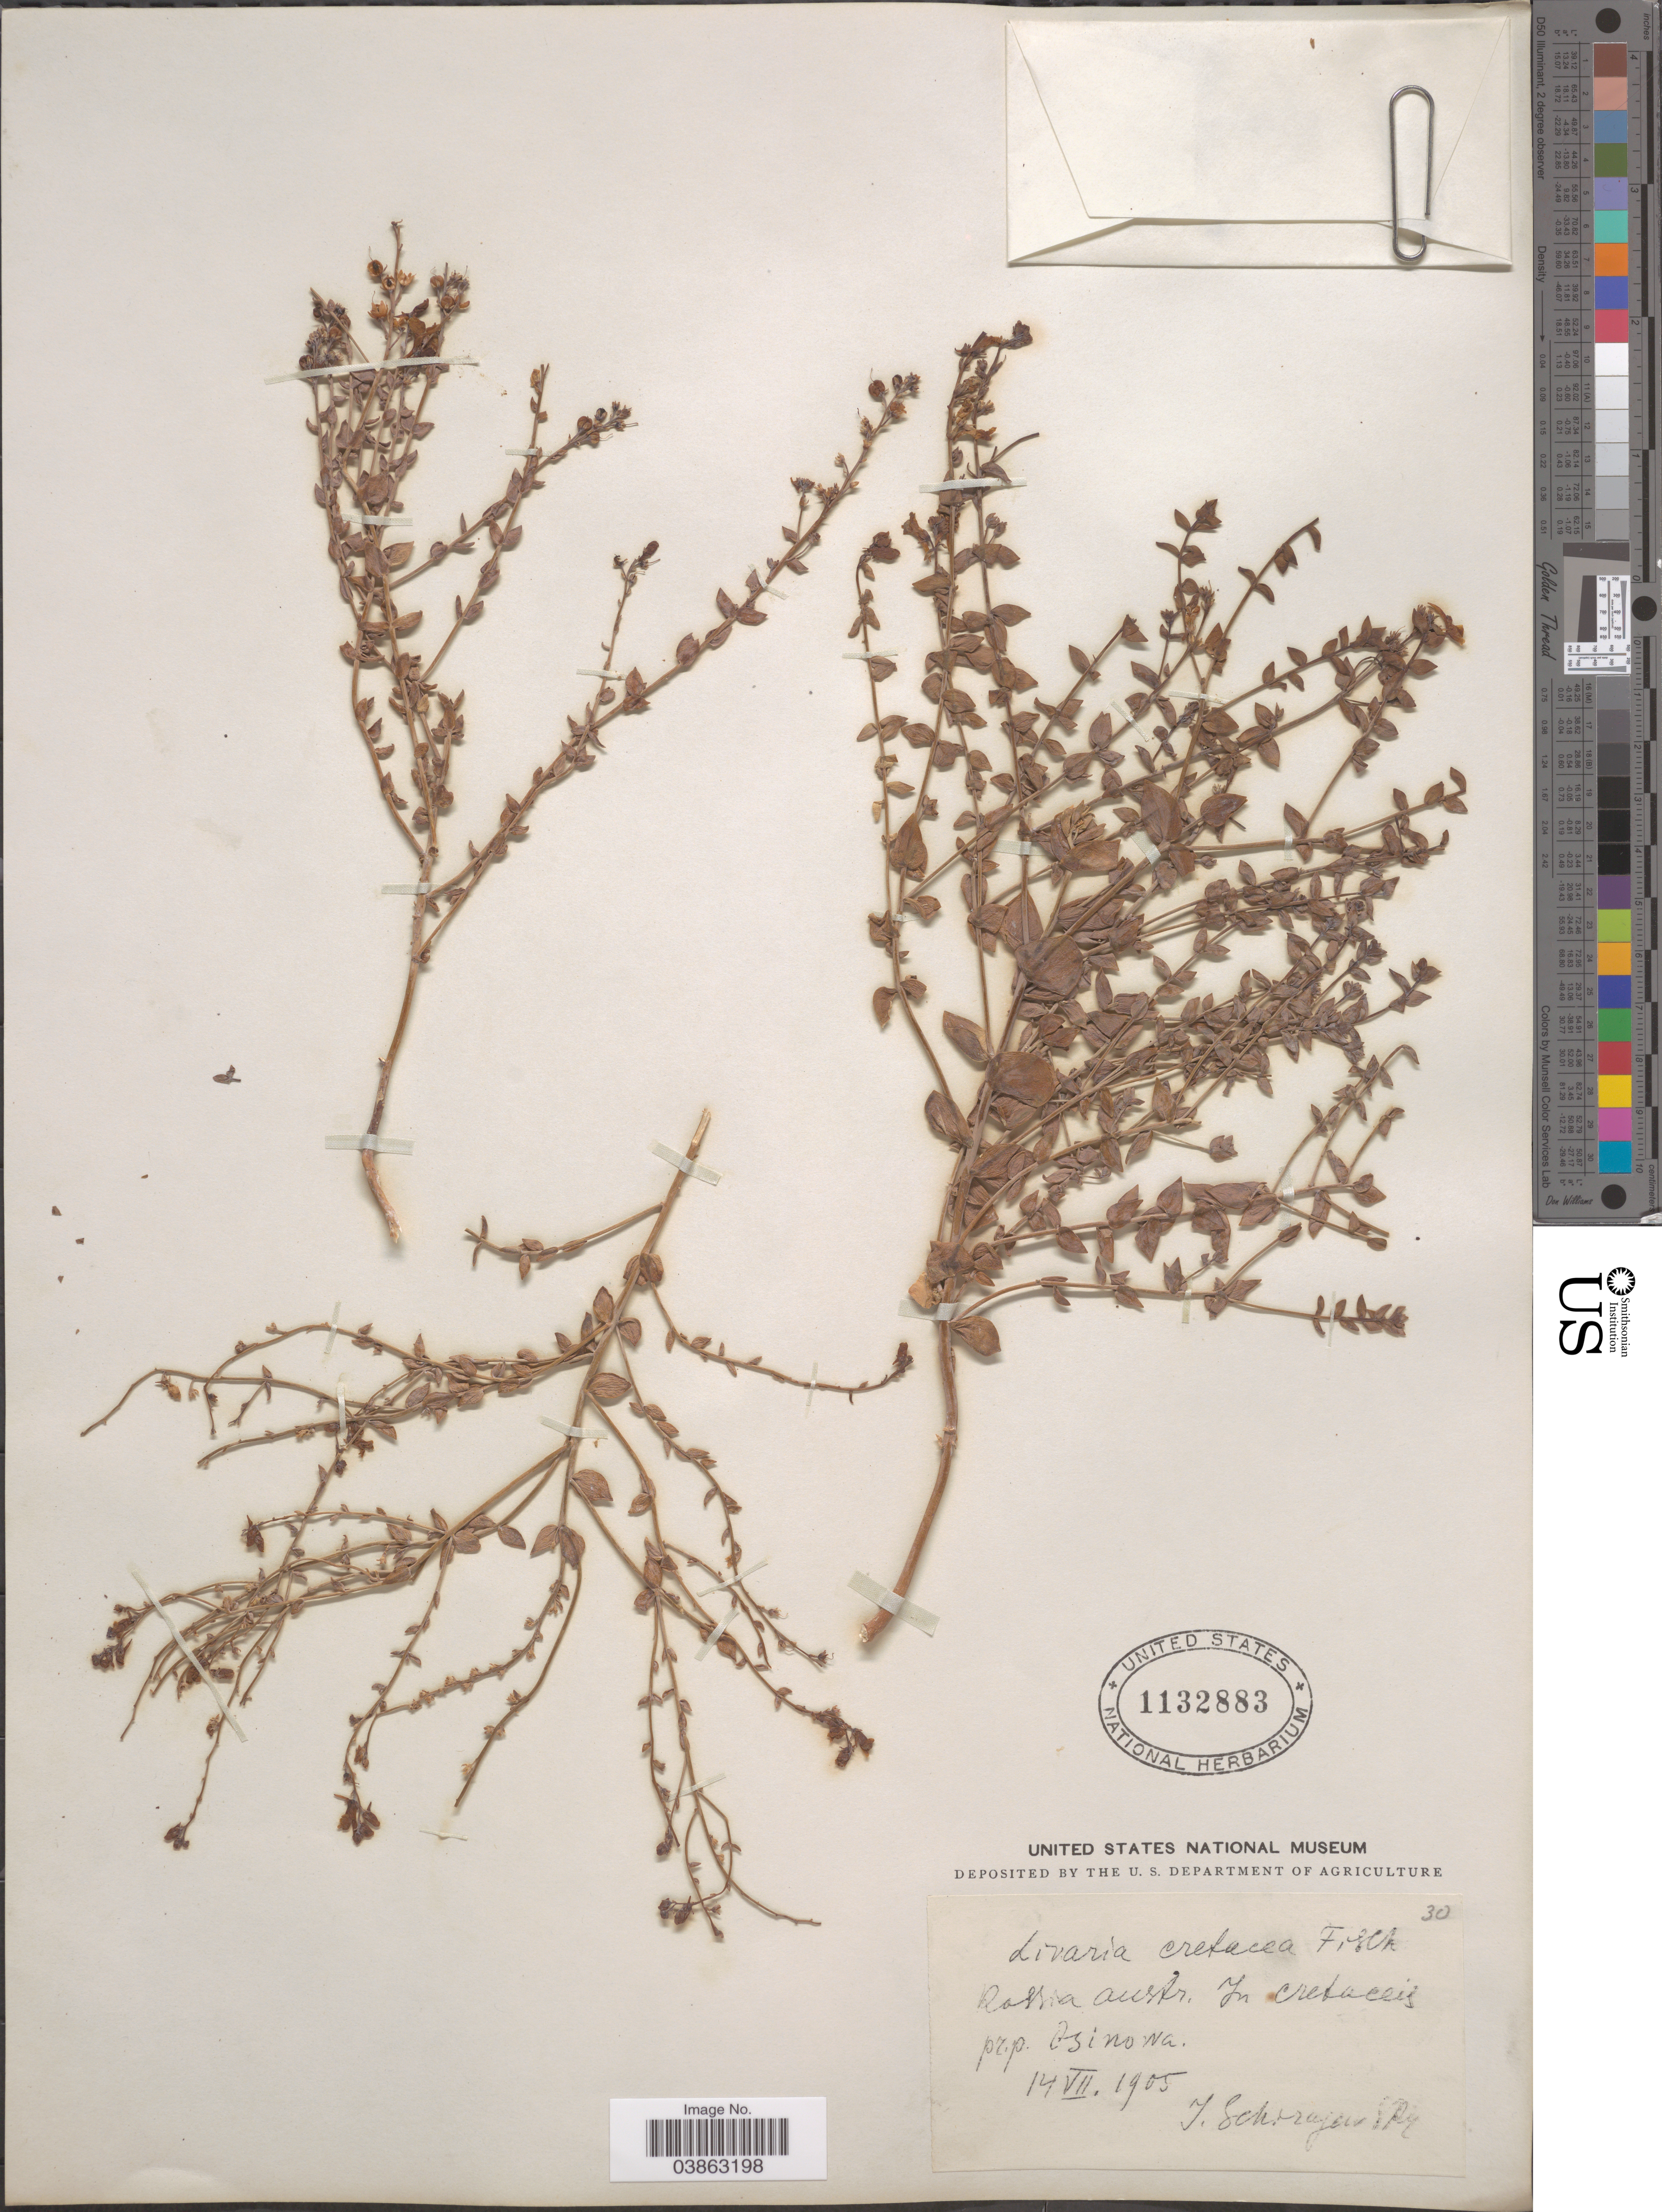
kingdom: Plantae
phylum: Tracheophyta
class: Magnoliopsida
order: Lamiales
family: Plantaginaceae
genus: Linaria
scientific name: Linaria cretacea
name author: Fisch. ex Spreng.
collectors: J. Schorajensky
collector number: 30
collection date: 1905-07-14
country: Poland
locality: Rossia austr. In cretaceis pr. p. Osinowa.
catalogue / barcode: US 1132883